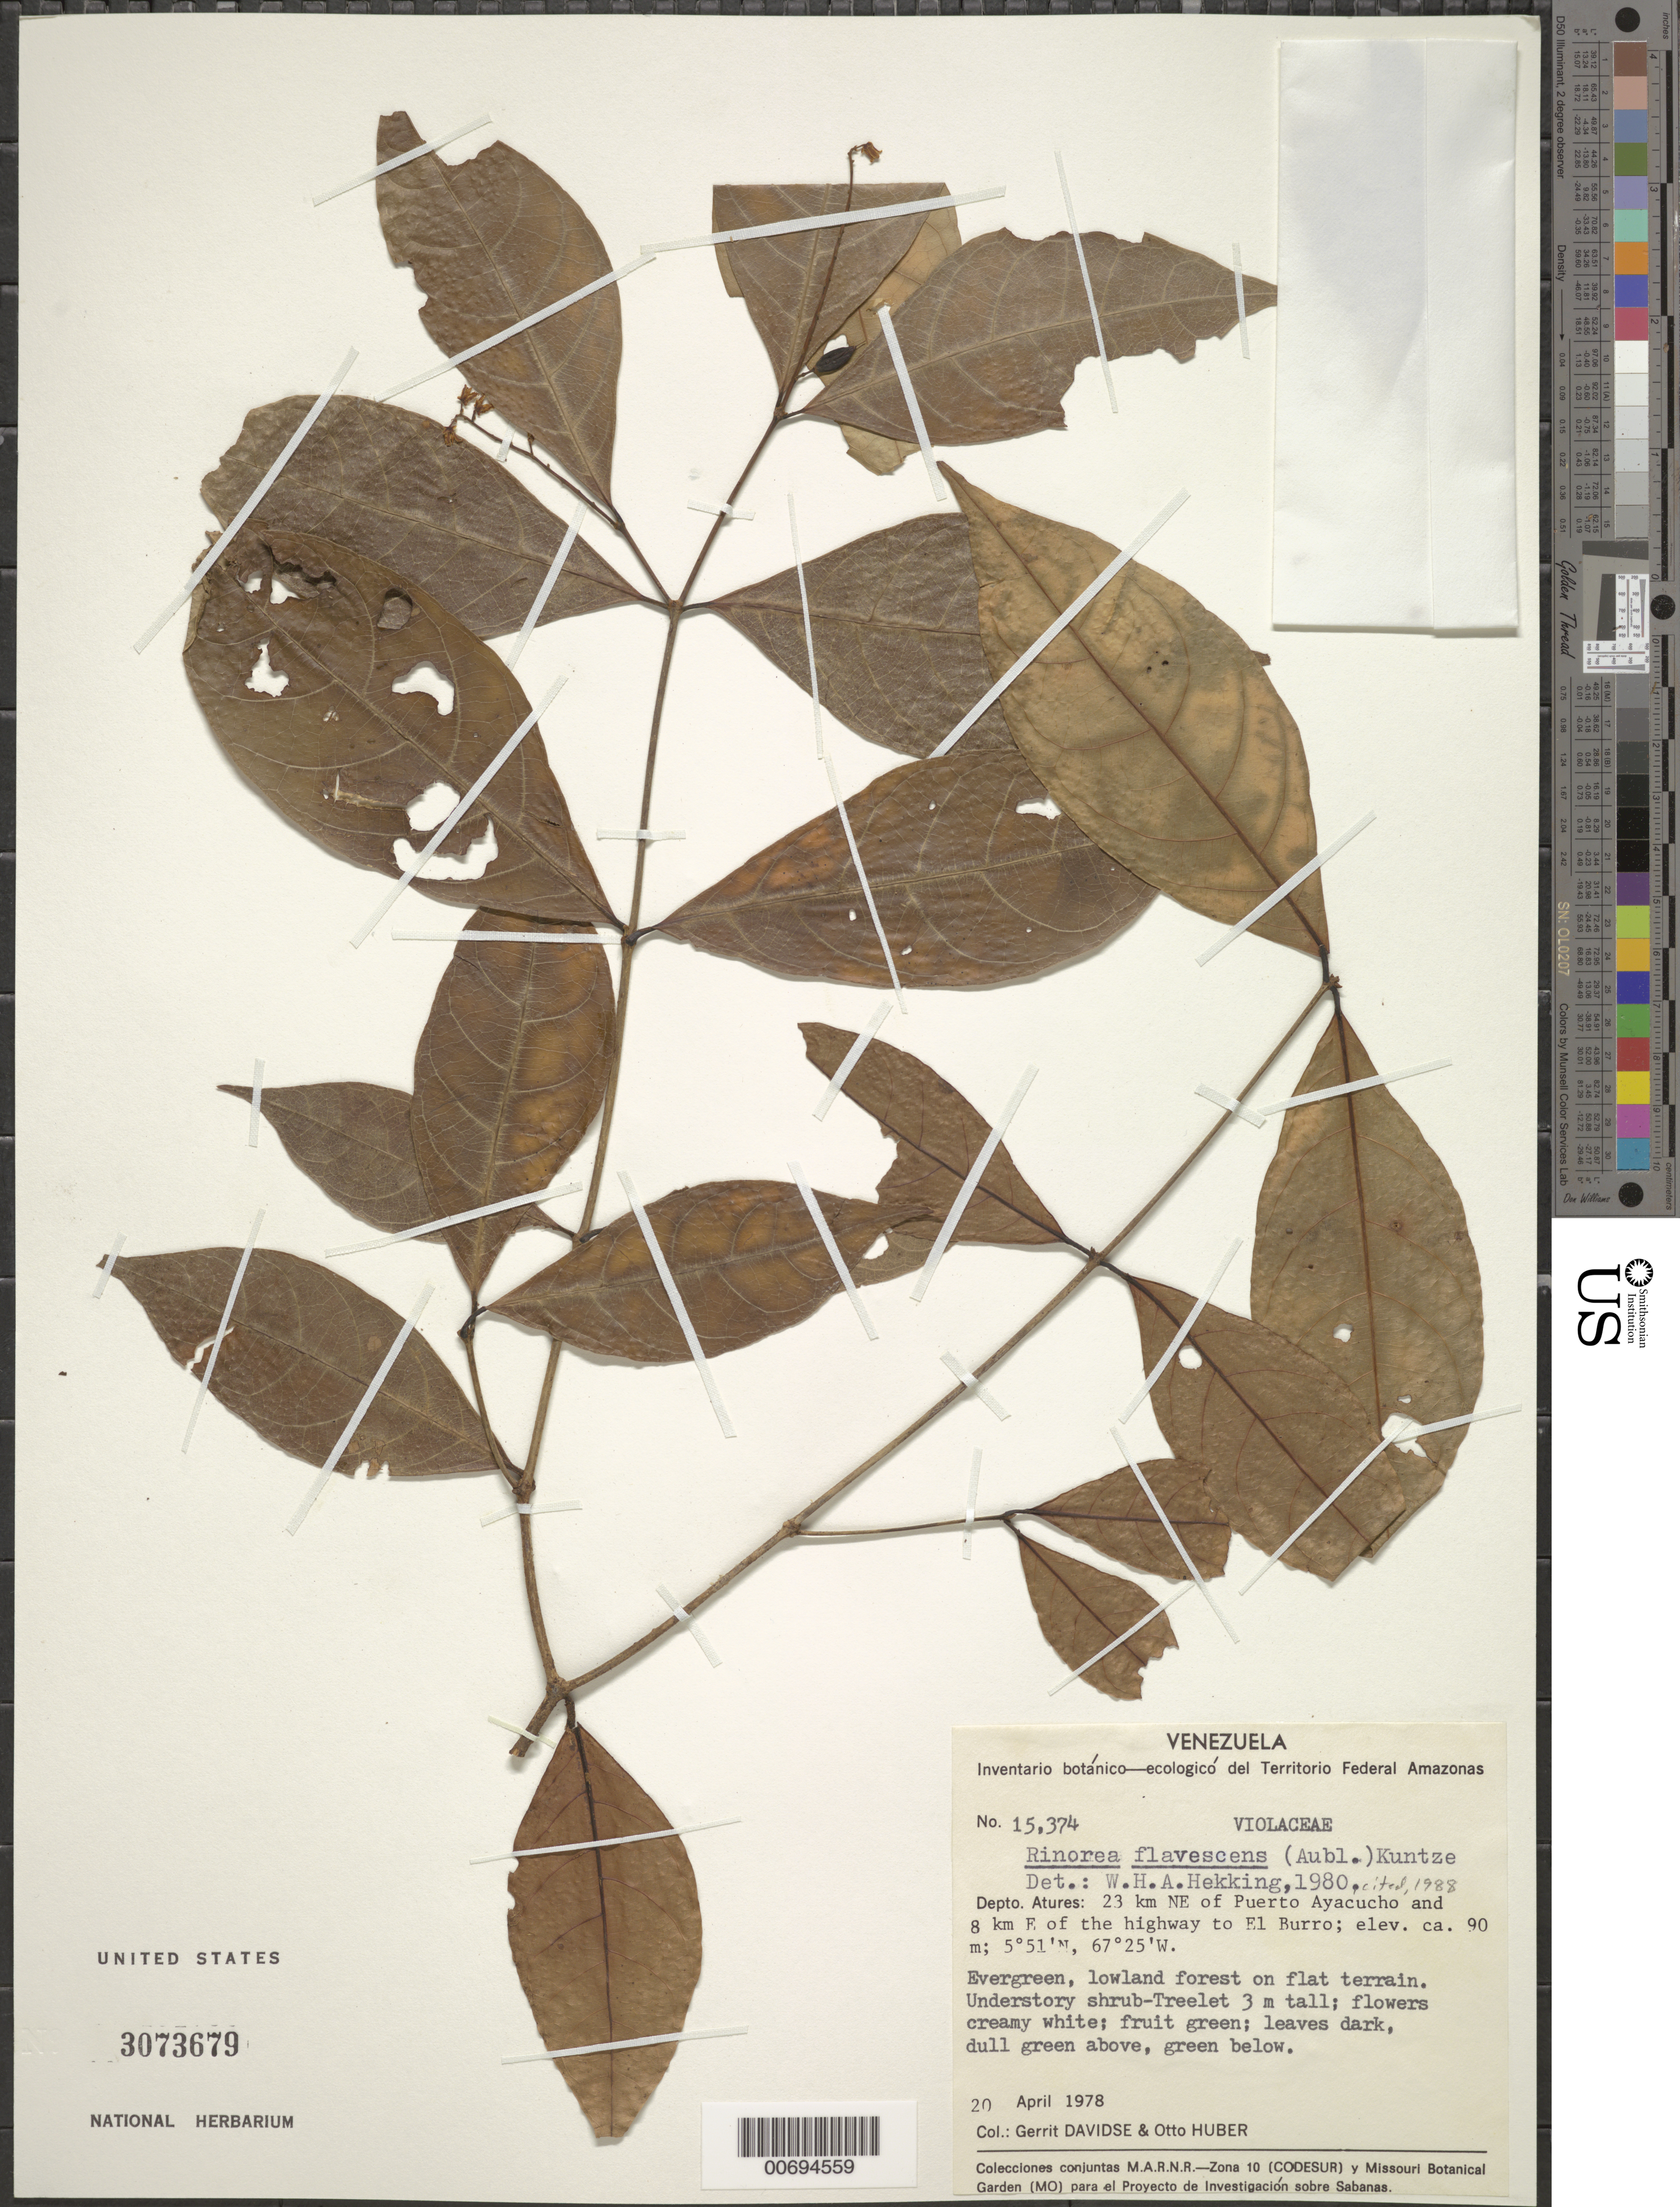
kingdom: Plantae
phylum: Tracheophyta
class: Magnoliopsida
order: Malpighiales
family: Violaceae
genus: Rinorea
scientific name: Rinorea flavescens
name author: (Aubl.) Kuntze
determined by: Hekking, W. H. A.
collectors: G. Davidse & O. Huber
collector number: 15374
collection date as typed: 20-Apr-78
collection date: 1978-04-20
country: Venezuela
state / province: Amazonas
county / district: Atures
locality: Puerto Ayacucho, 23 km NE of, 8 km E of highway to El Burro, near Cachama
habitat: Evergreen lowland forest on flat terrain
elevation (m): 90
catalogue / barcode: US 3073679